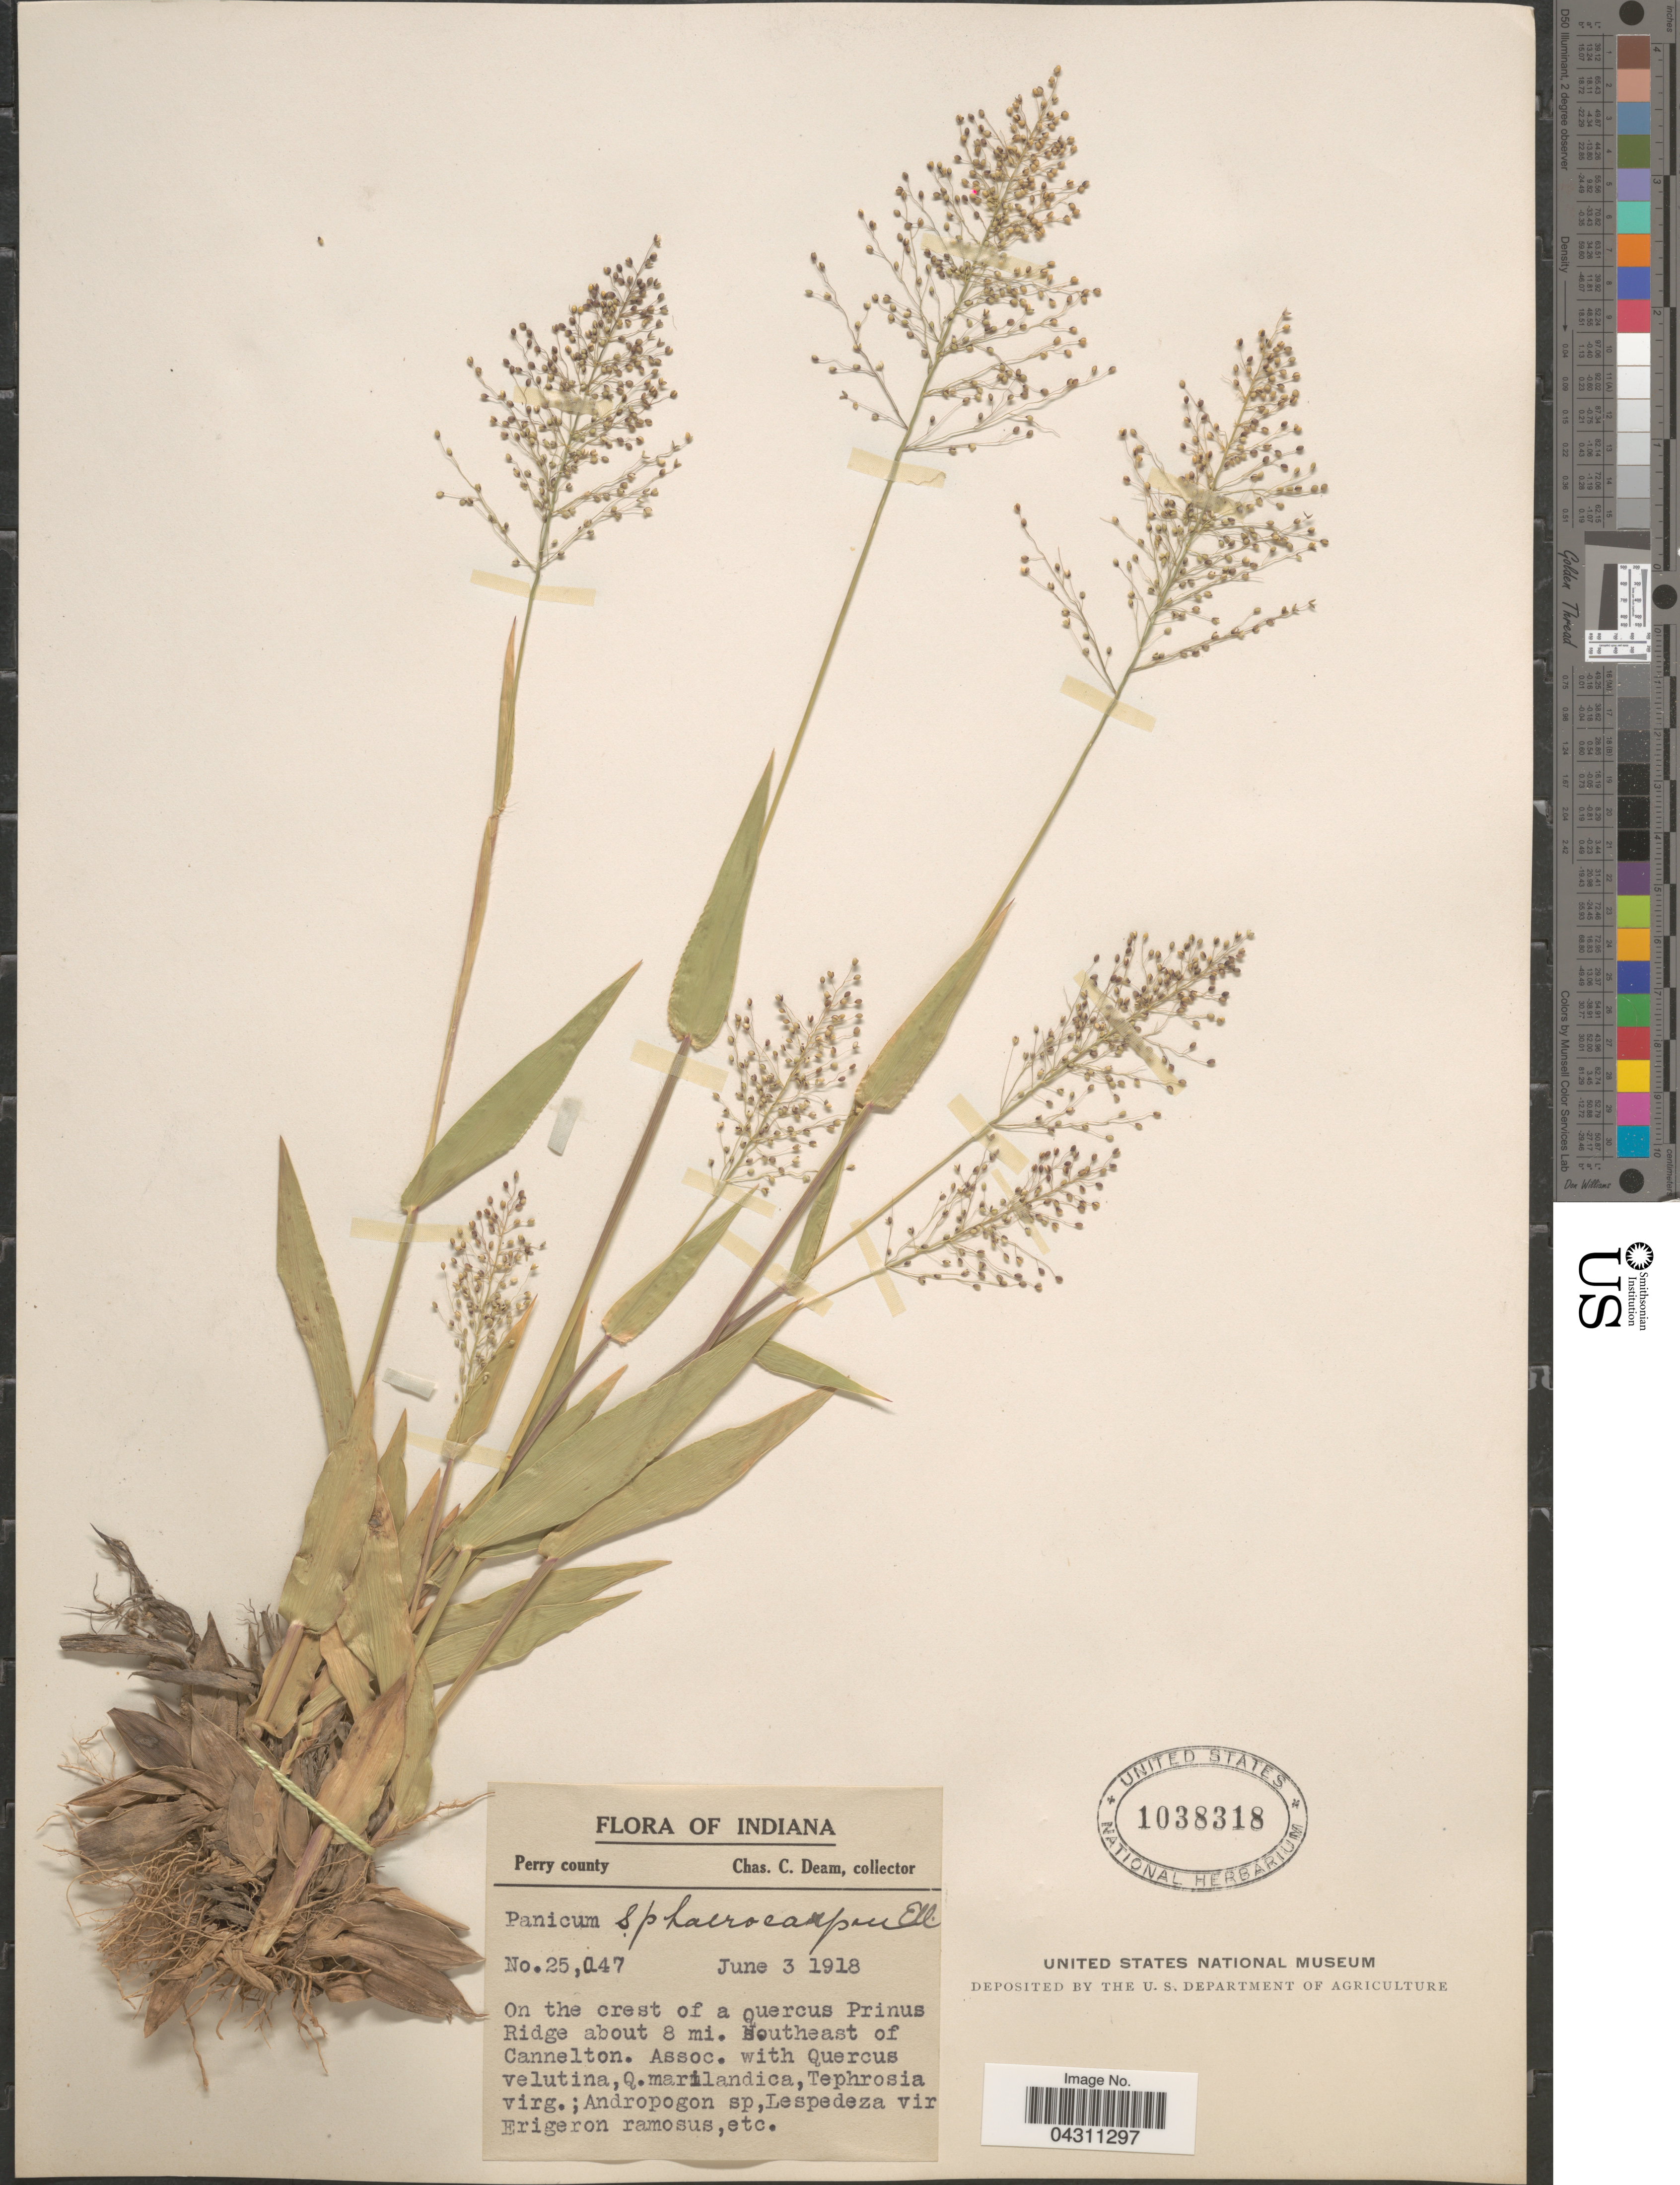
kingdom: Plantae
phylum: Tracheophyta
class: Liliopsida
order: Poales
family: Poaceae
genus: Dichanthelium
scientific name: Dichanthelium sphaerocarpon var. sphaerocarpon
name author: (Elliott) Gould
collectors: C. C. Deam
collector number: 25147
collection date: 1918-06-03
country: United States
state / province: Indiana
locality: Perry county. About 8 mi. southeast of Cannelton.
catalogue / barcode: US 1038318